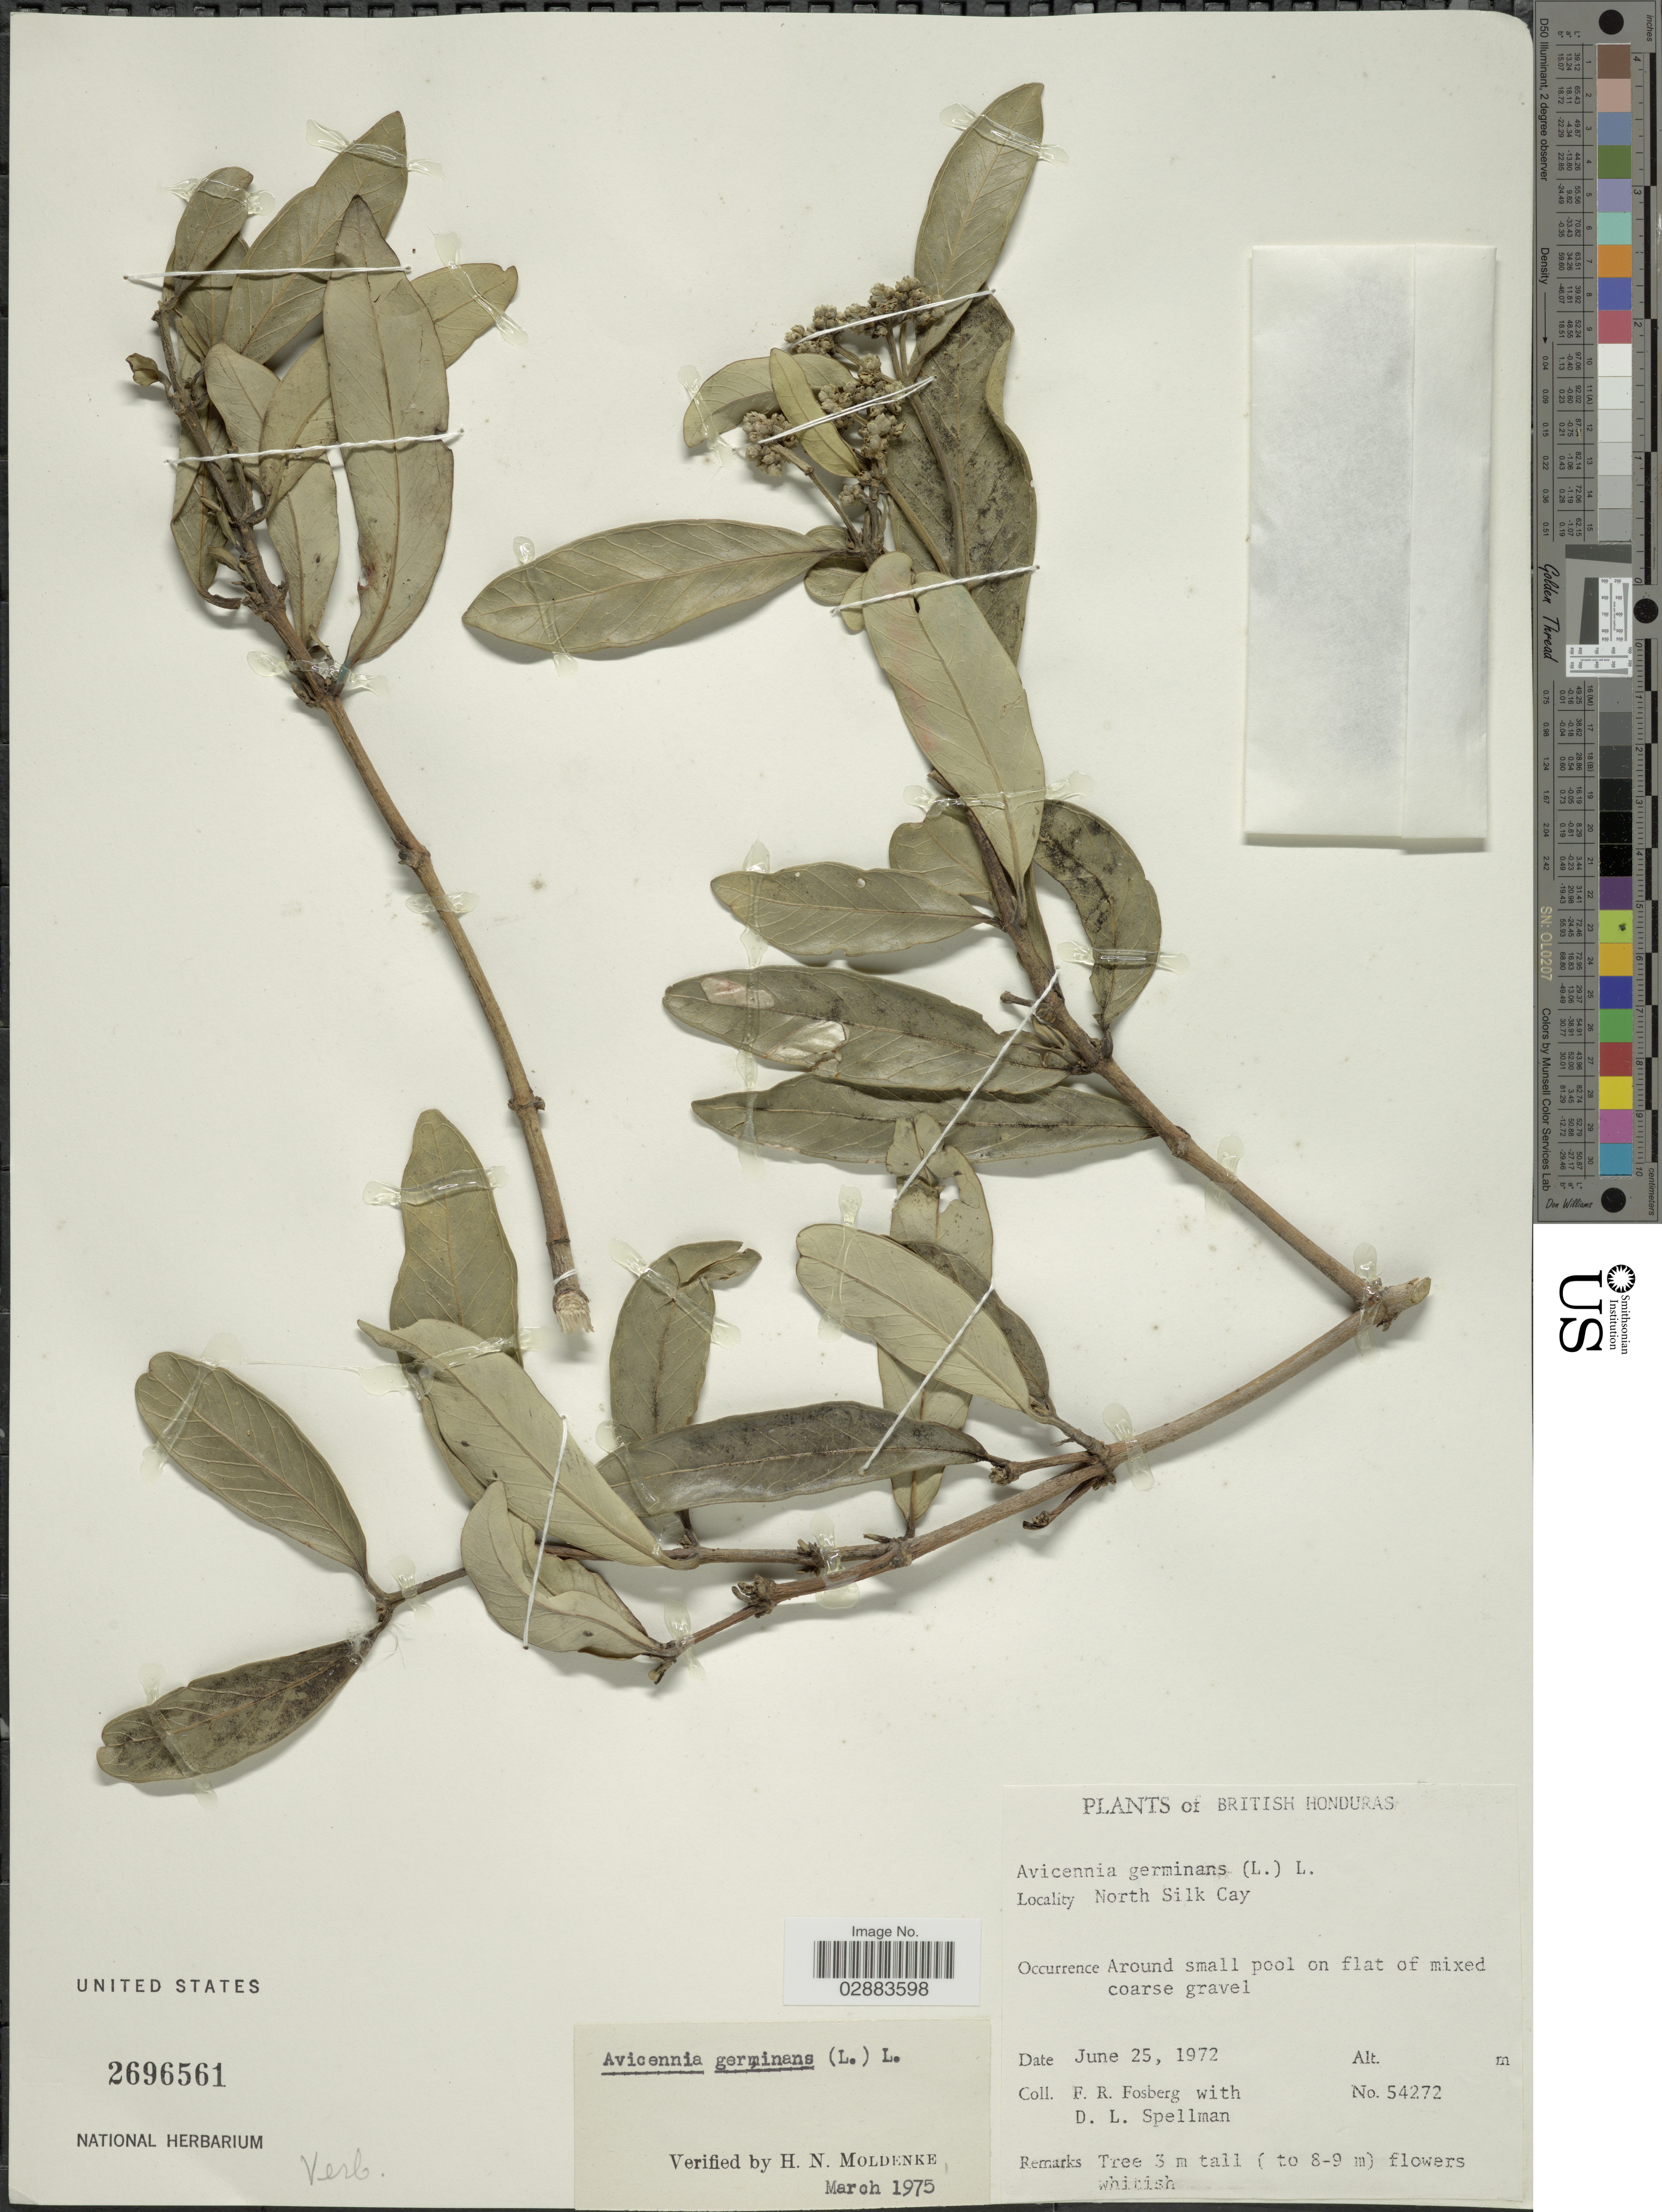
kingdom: Plantae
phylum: Tracheophyta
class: Magnoliopsida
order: Lamiales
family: Acanthaceae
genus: Avicennia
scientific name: Avicennia germinans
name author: (L.) L.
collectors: F. R. Fosberg & D. L. Spellman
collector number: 54272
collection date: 1972-06-25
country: Belize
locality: British Honduras. North Silk Cay.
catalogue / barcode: US 2696561